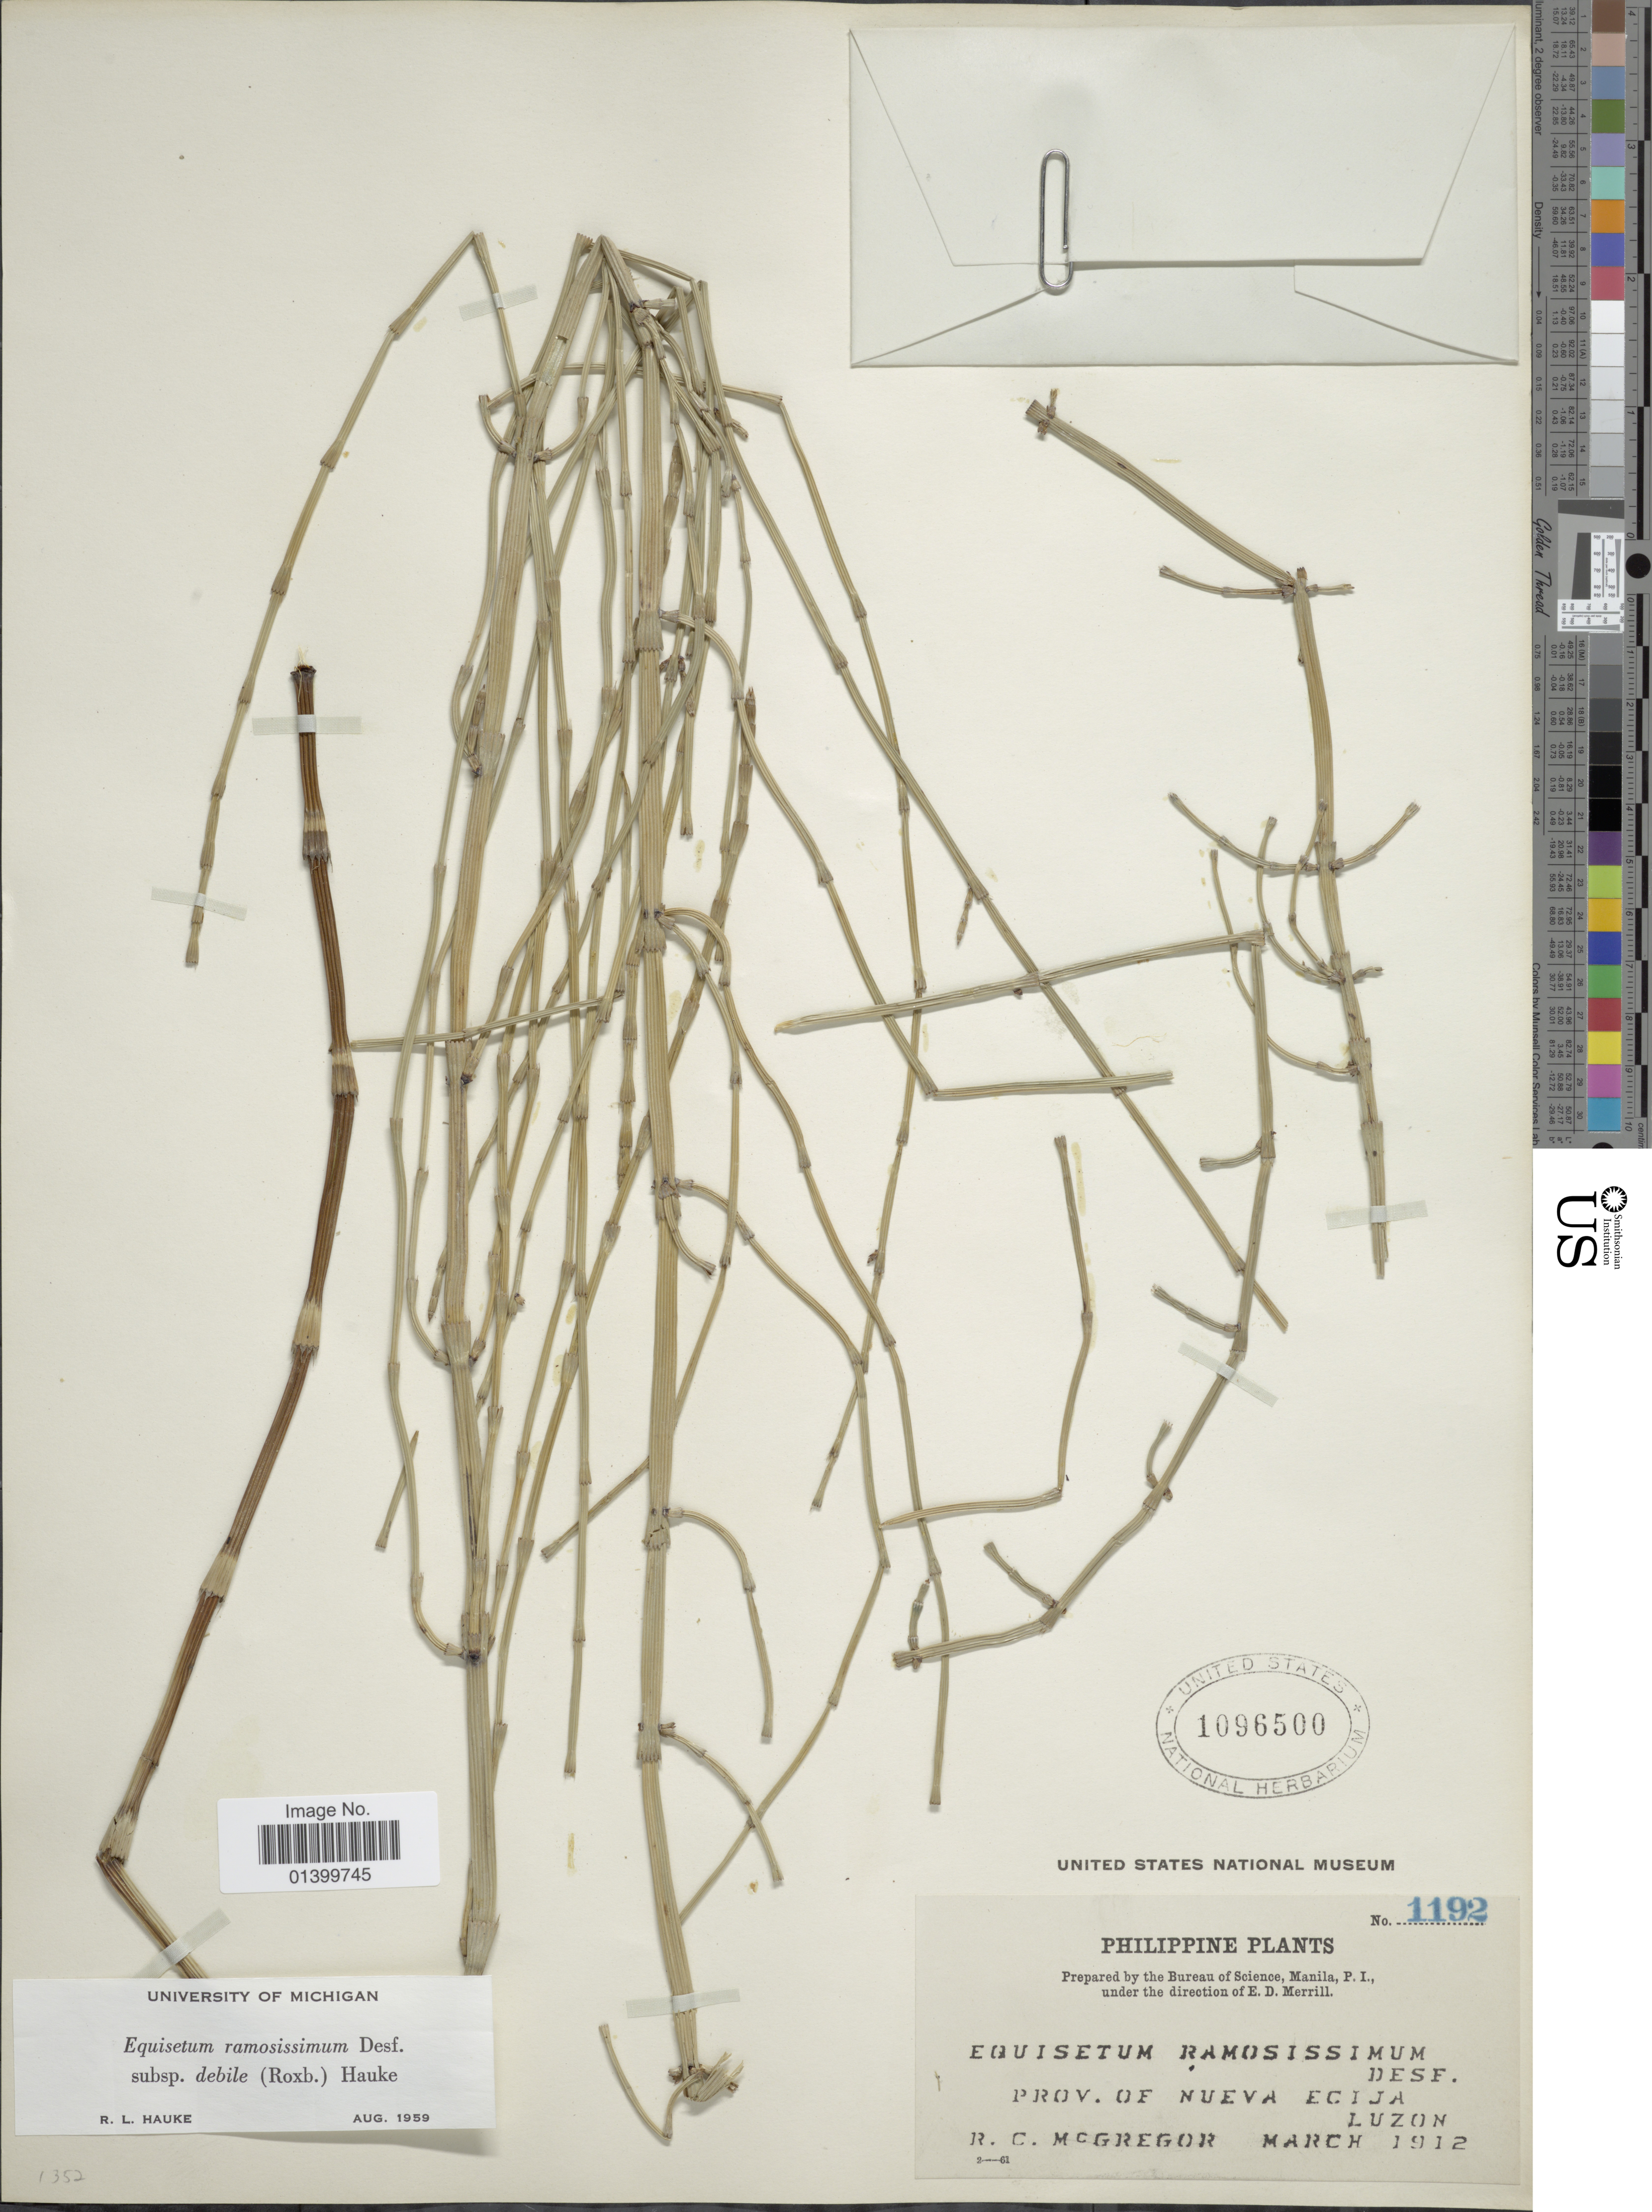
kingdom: Plantae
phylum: Tracheophyta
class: Polypodiopsida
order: Equisetales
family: Equisetaceae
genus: Equisetum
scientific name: Equisetum ramosissimum subsp. debile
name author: (Roxb. ex Vaucher) Hauke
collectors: R. C. McGregor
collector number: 1192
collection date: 1912-03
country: Philippines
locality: Philippine Plants. Prov. of Nueva Ecija, Luzon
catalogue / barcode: US 1096500